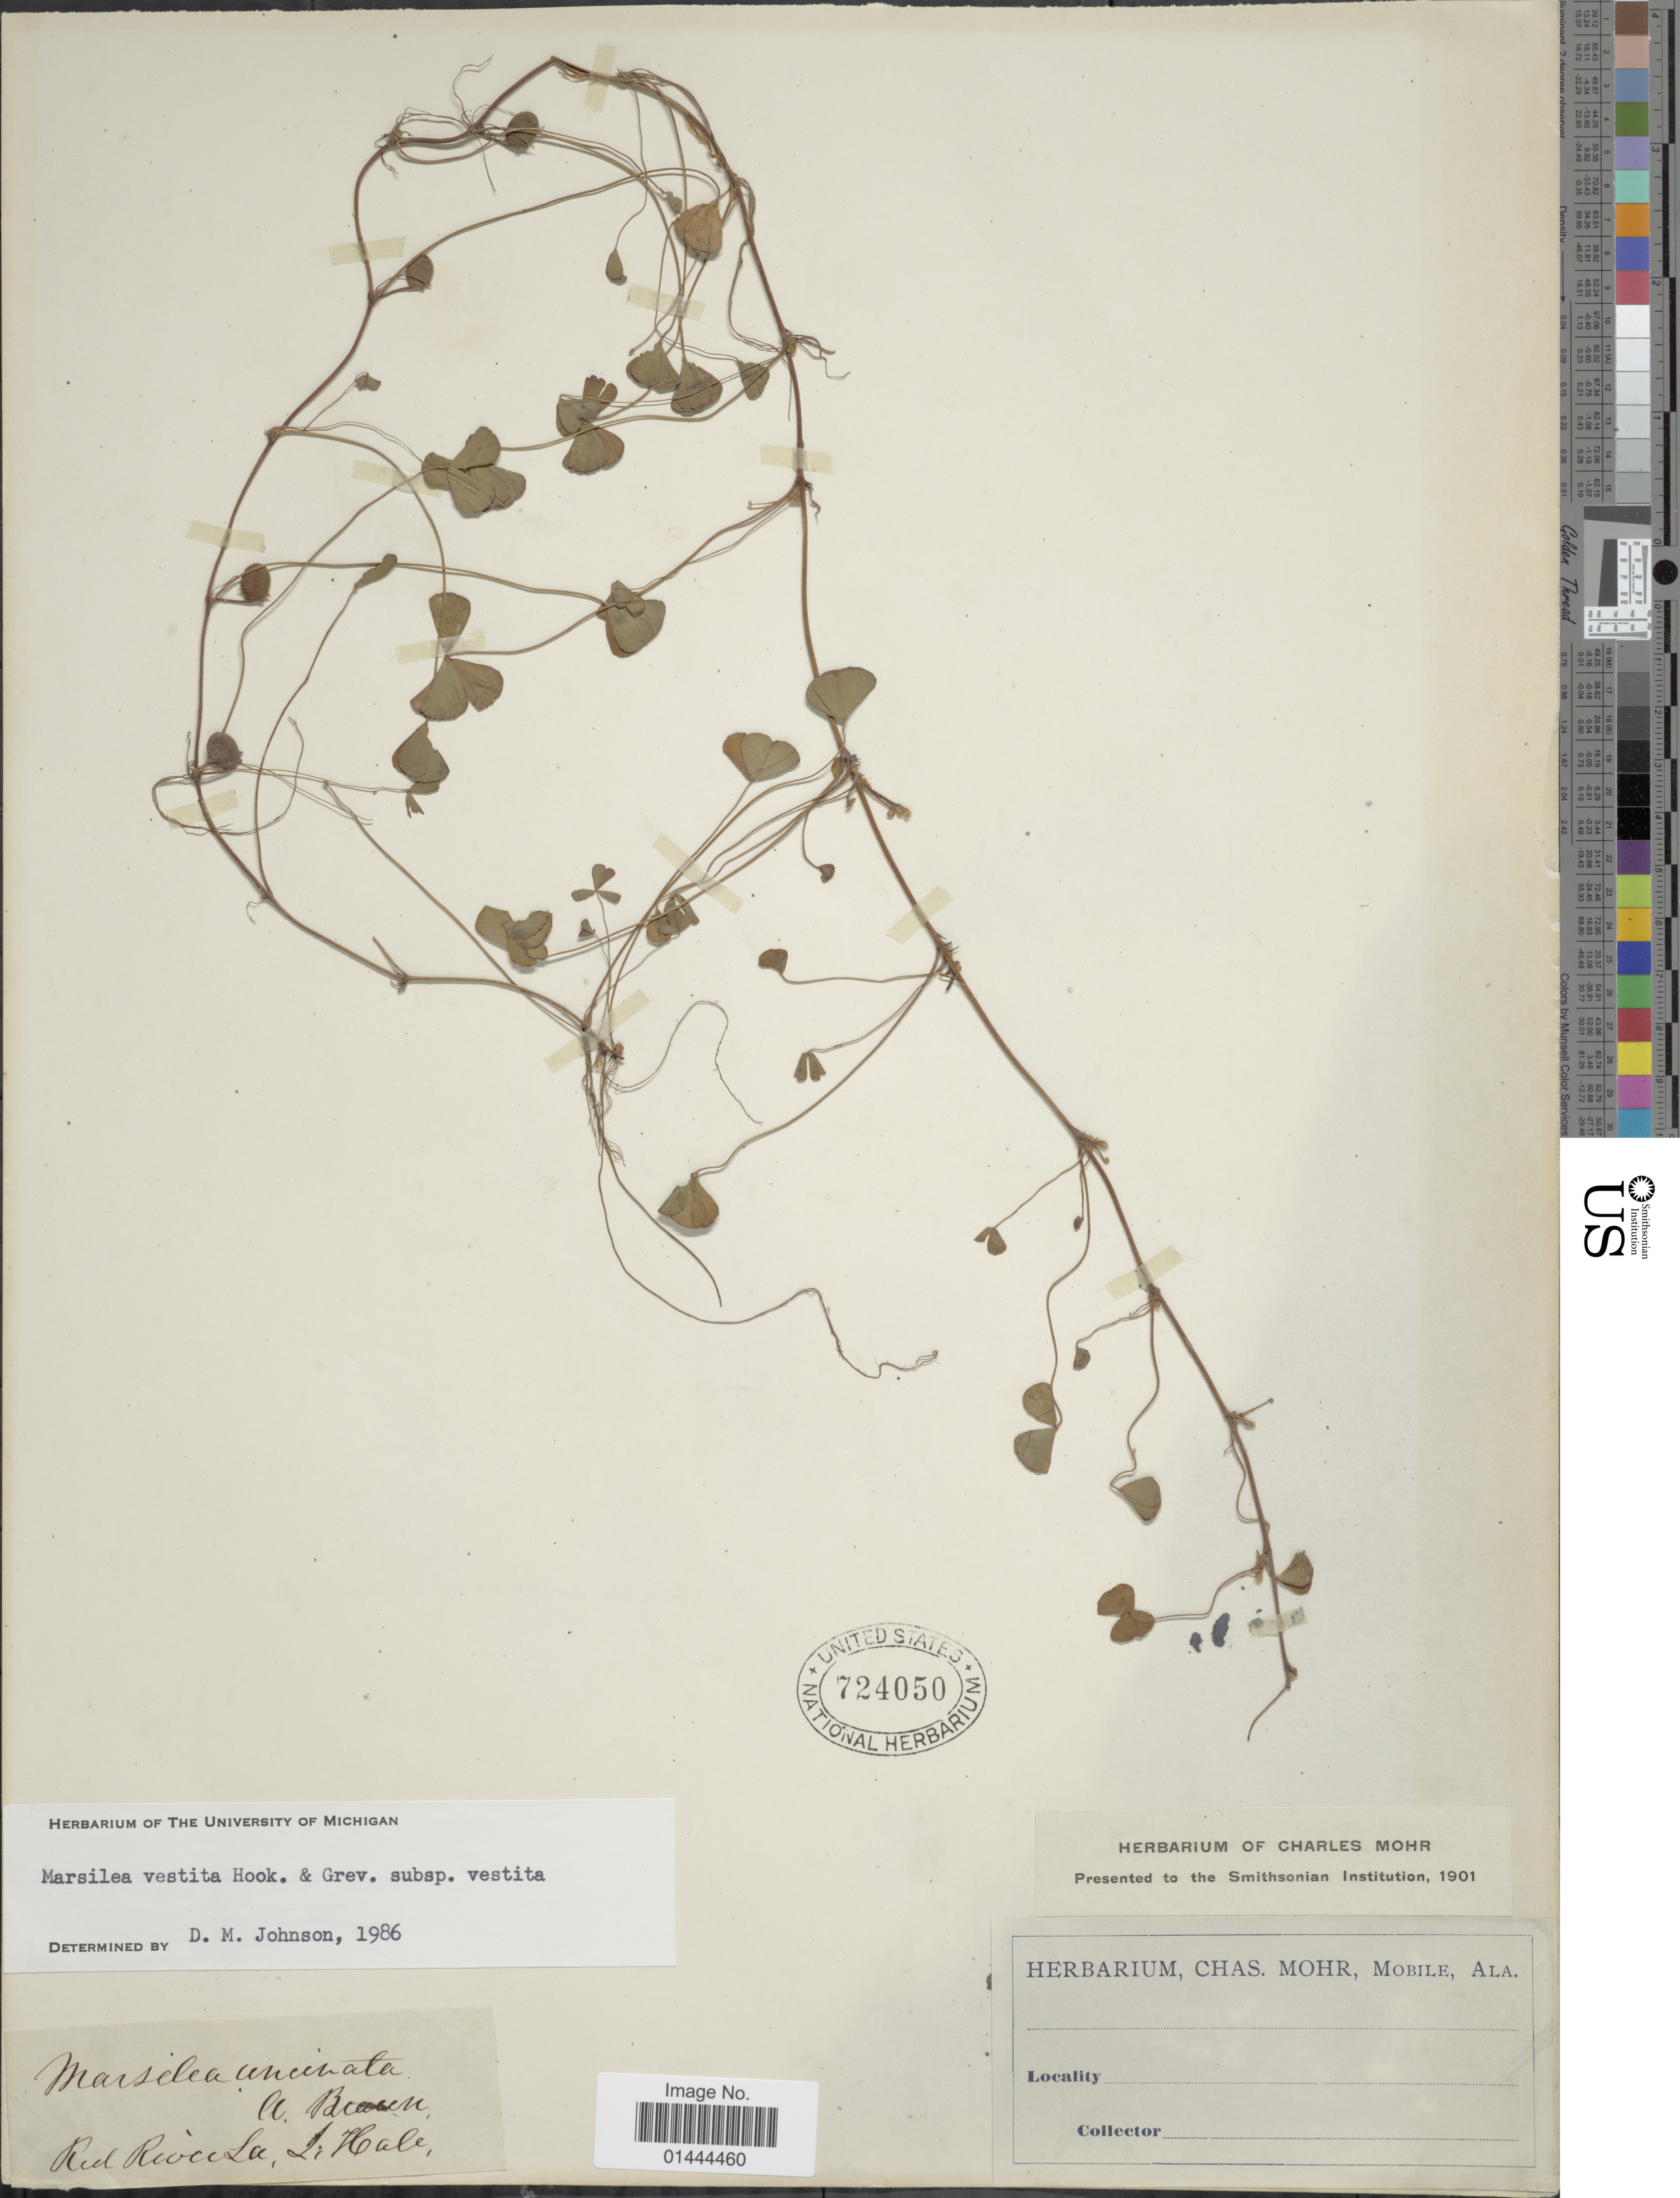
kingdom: Plantae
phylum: Tracheophyta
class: Polypodiopsida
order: Salviniales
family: Marsileaceae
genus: Marsilea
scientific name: Marsilea vestita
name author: Hook. & Grev.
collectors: J. Hale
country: United States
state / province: Louisiana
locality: Red River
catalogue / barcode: US 724050